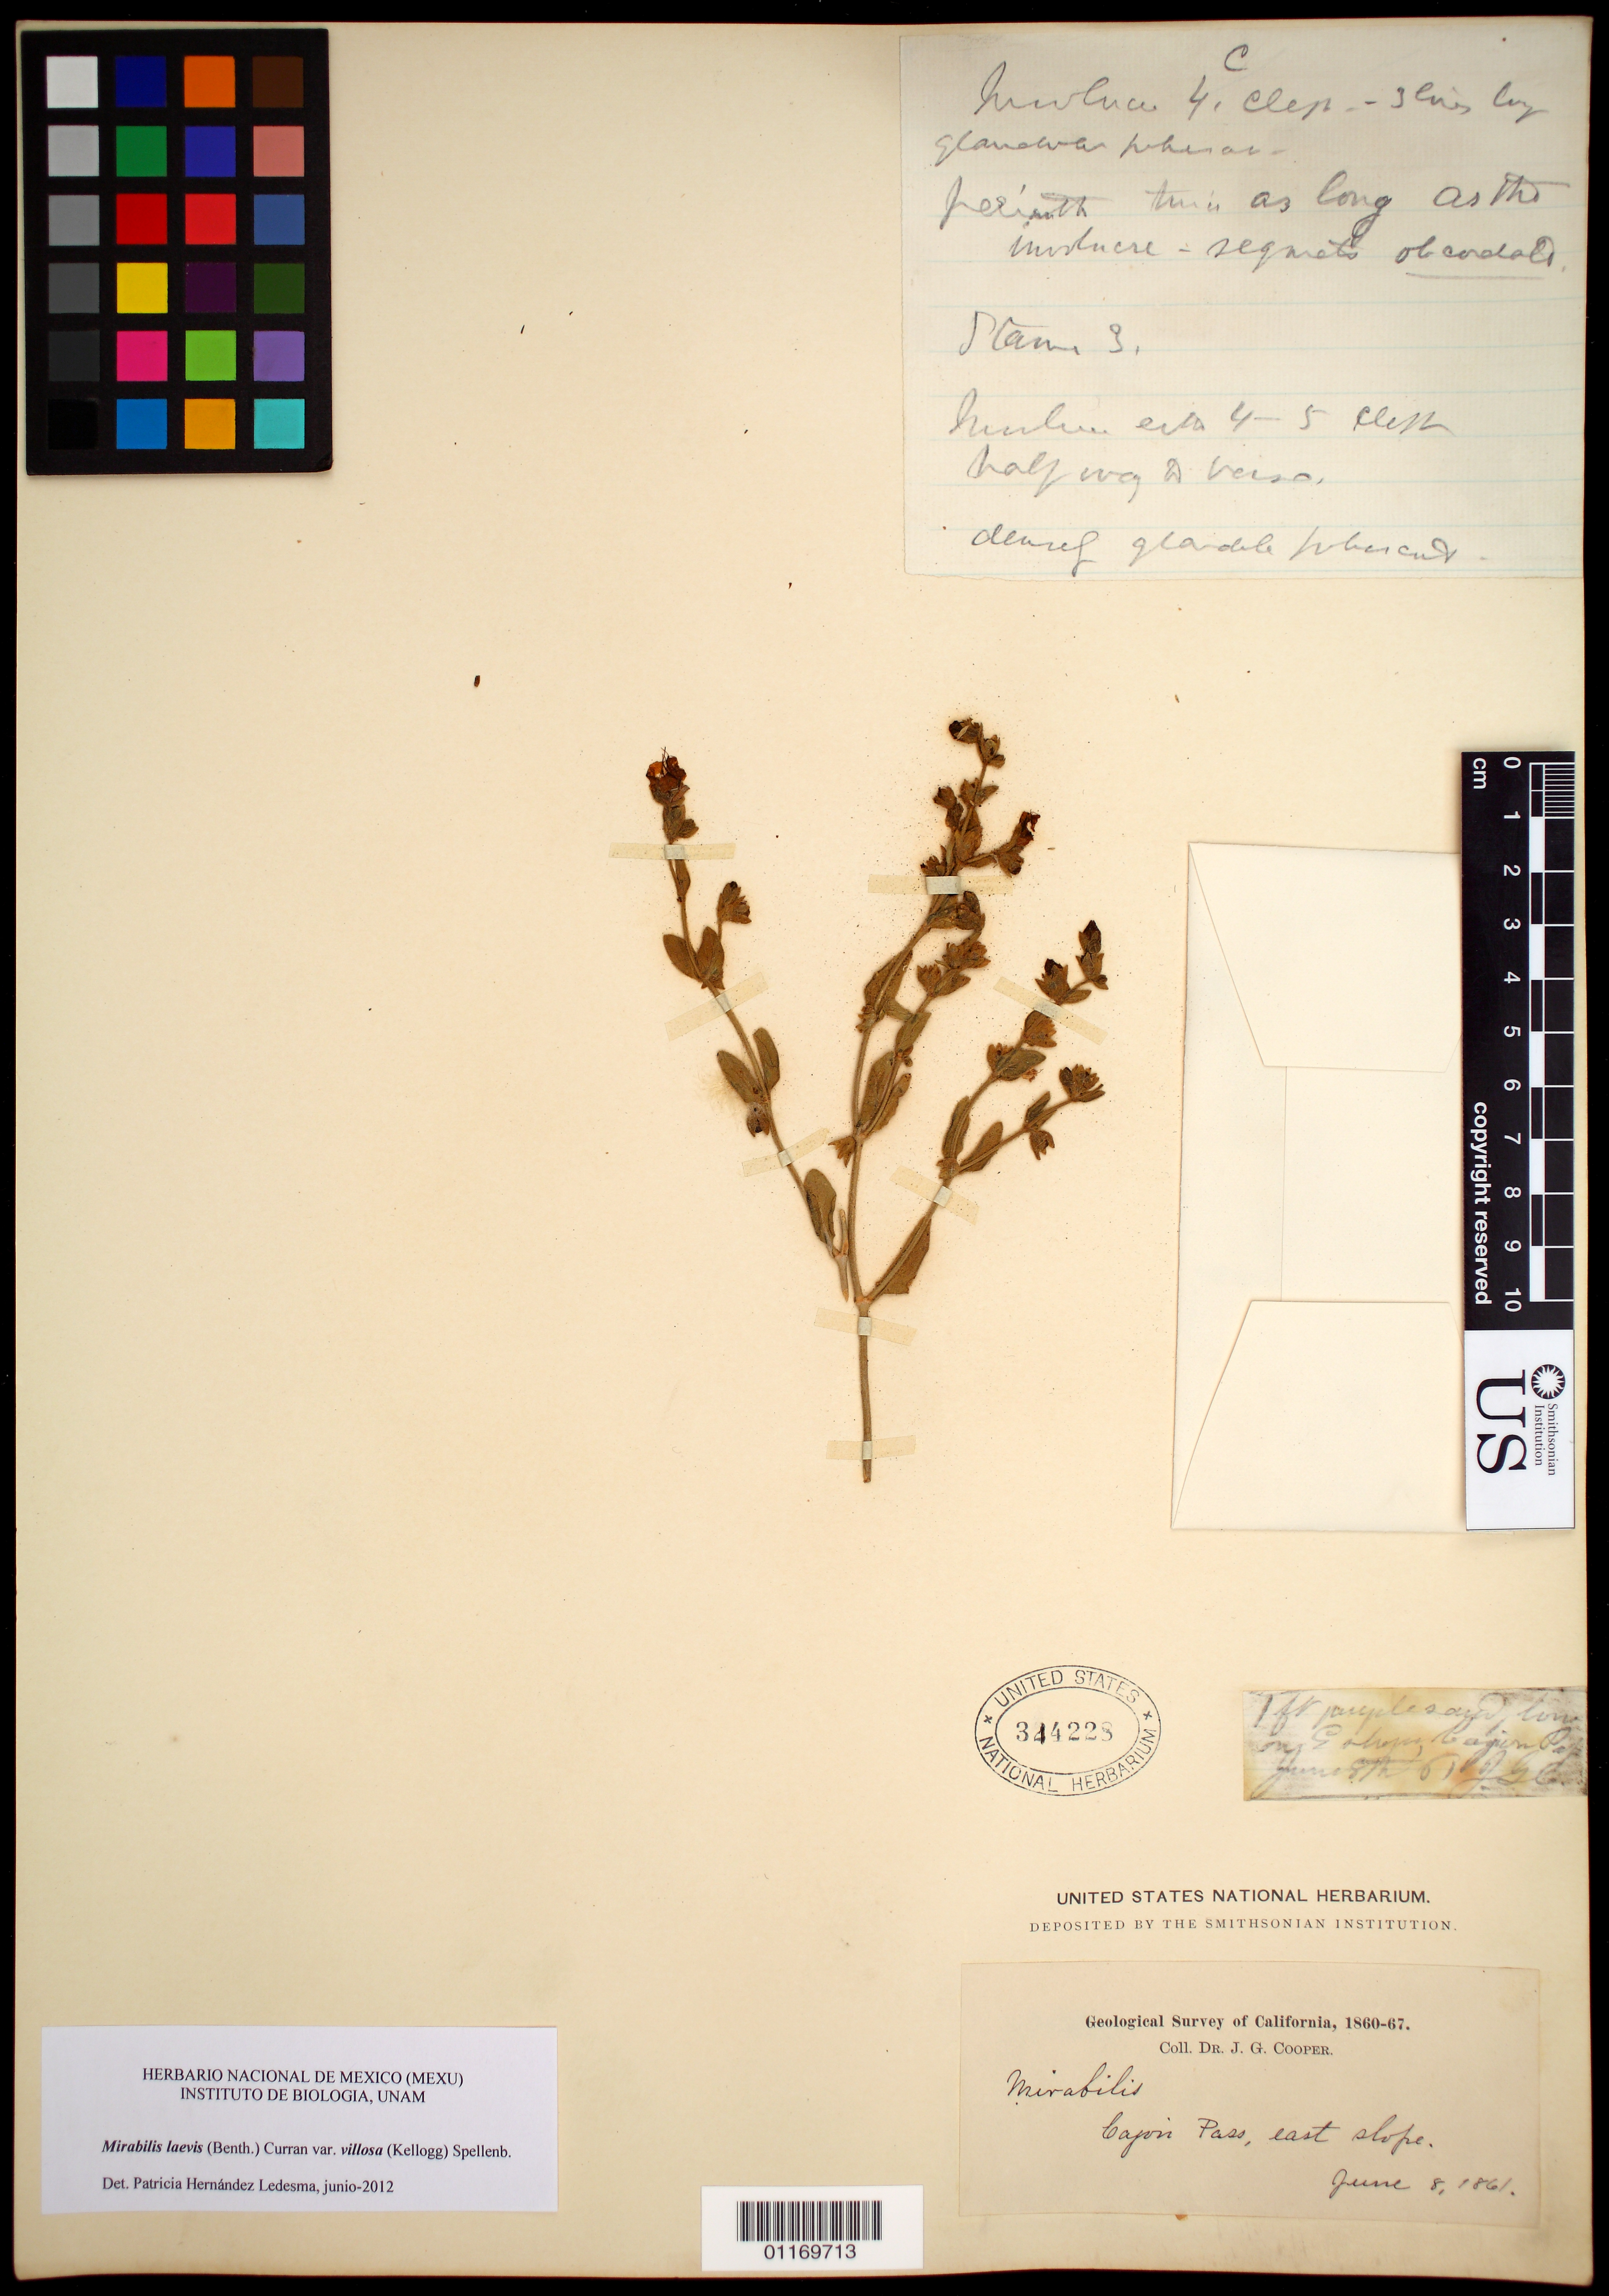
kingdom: Plantae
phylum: Tracheophyta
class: Magnoliopsida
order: Caryophyllales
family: Nyctaginaceae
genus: Mirabilis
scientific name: Mirabilis laevis var. villosa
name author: (Kellogg) Spellenb.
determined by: Hernández-Ledesma, Patricia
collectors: J. G. Cooper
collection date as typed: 08 Jun 1861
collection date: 1861-06-08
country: United States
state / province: California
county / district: San Bernardino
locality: Cajon Pass, east slope.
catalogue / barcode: US 314228